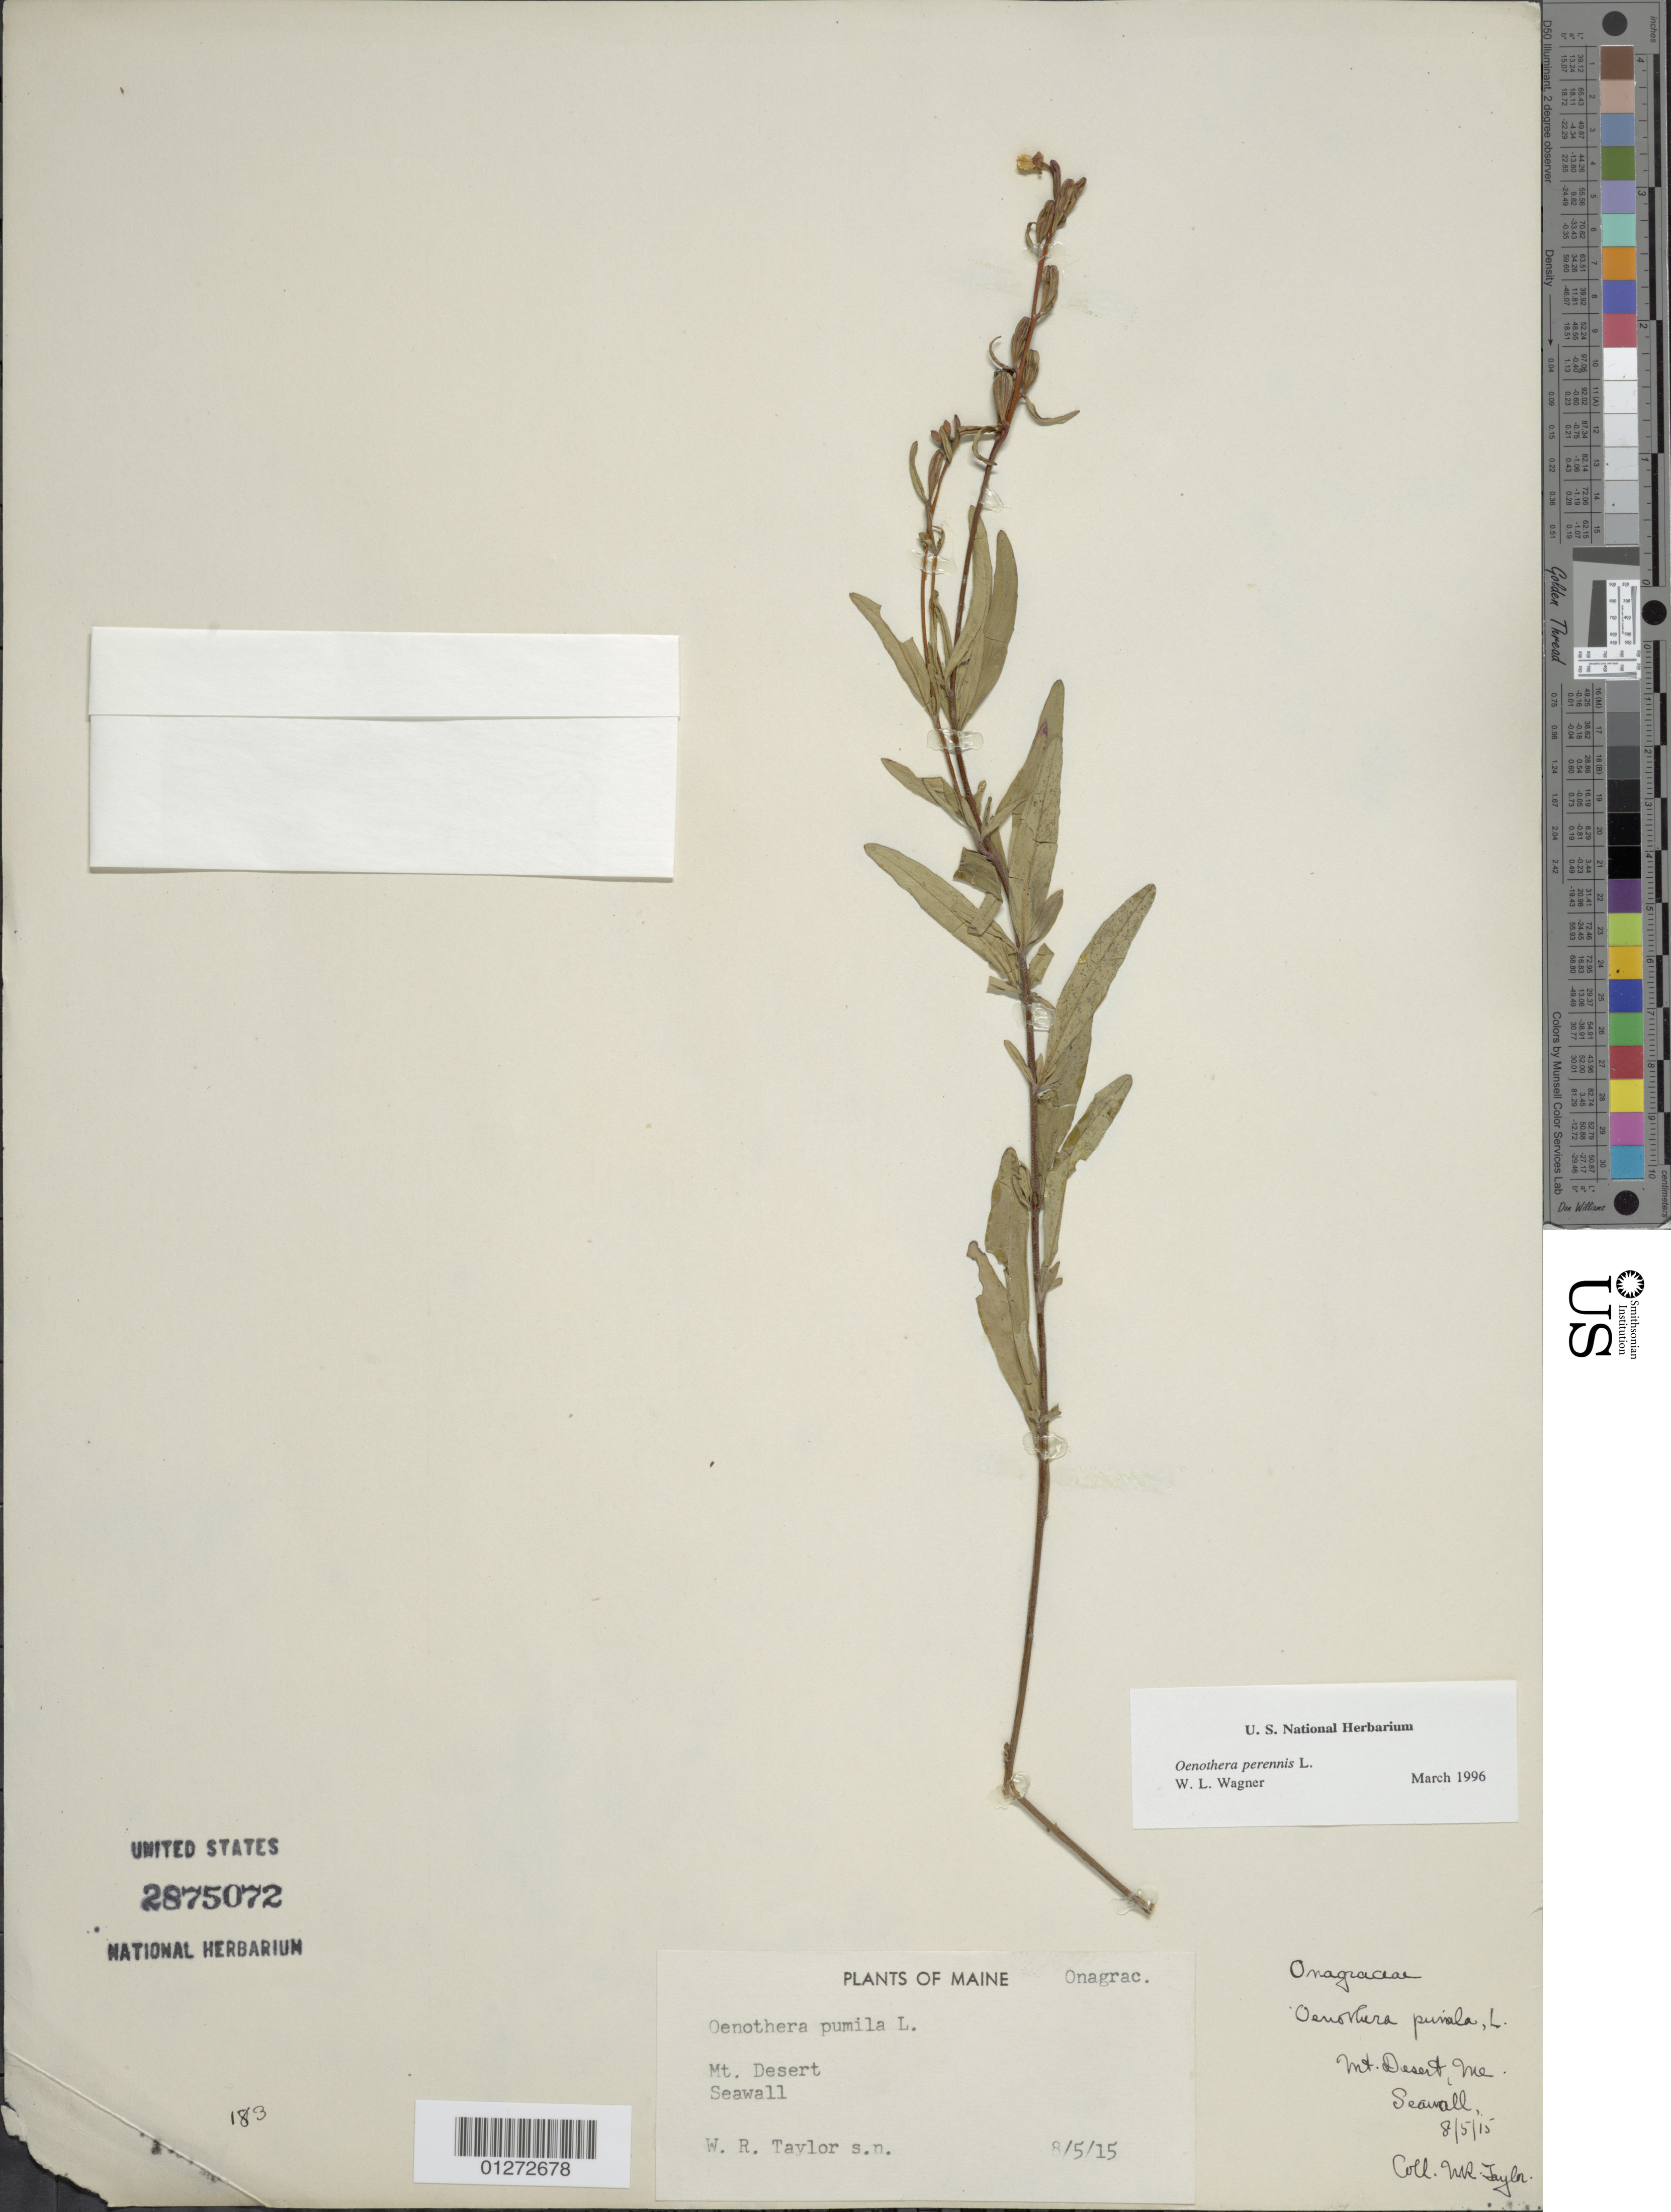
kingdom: Plantae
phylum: Tracheophyta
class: Magnoliopsida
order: Myrtales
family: Onagraceae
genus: Oenothera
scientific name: Oenothera perennis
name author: L.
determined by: Wagner, W. L., (BOT), Smithsonian Institution - National Museum of Natural History (UNITED STATES)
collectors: W. R. Taylor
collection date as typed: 8/5/15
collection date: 1915-08-05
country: United States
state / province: Maine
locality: Mt. Desert seawall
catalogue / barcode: US 3875072